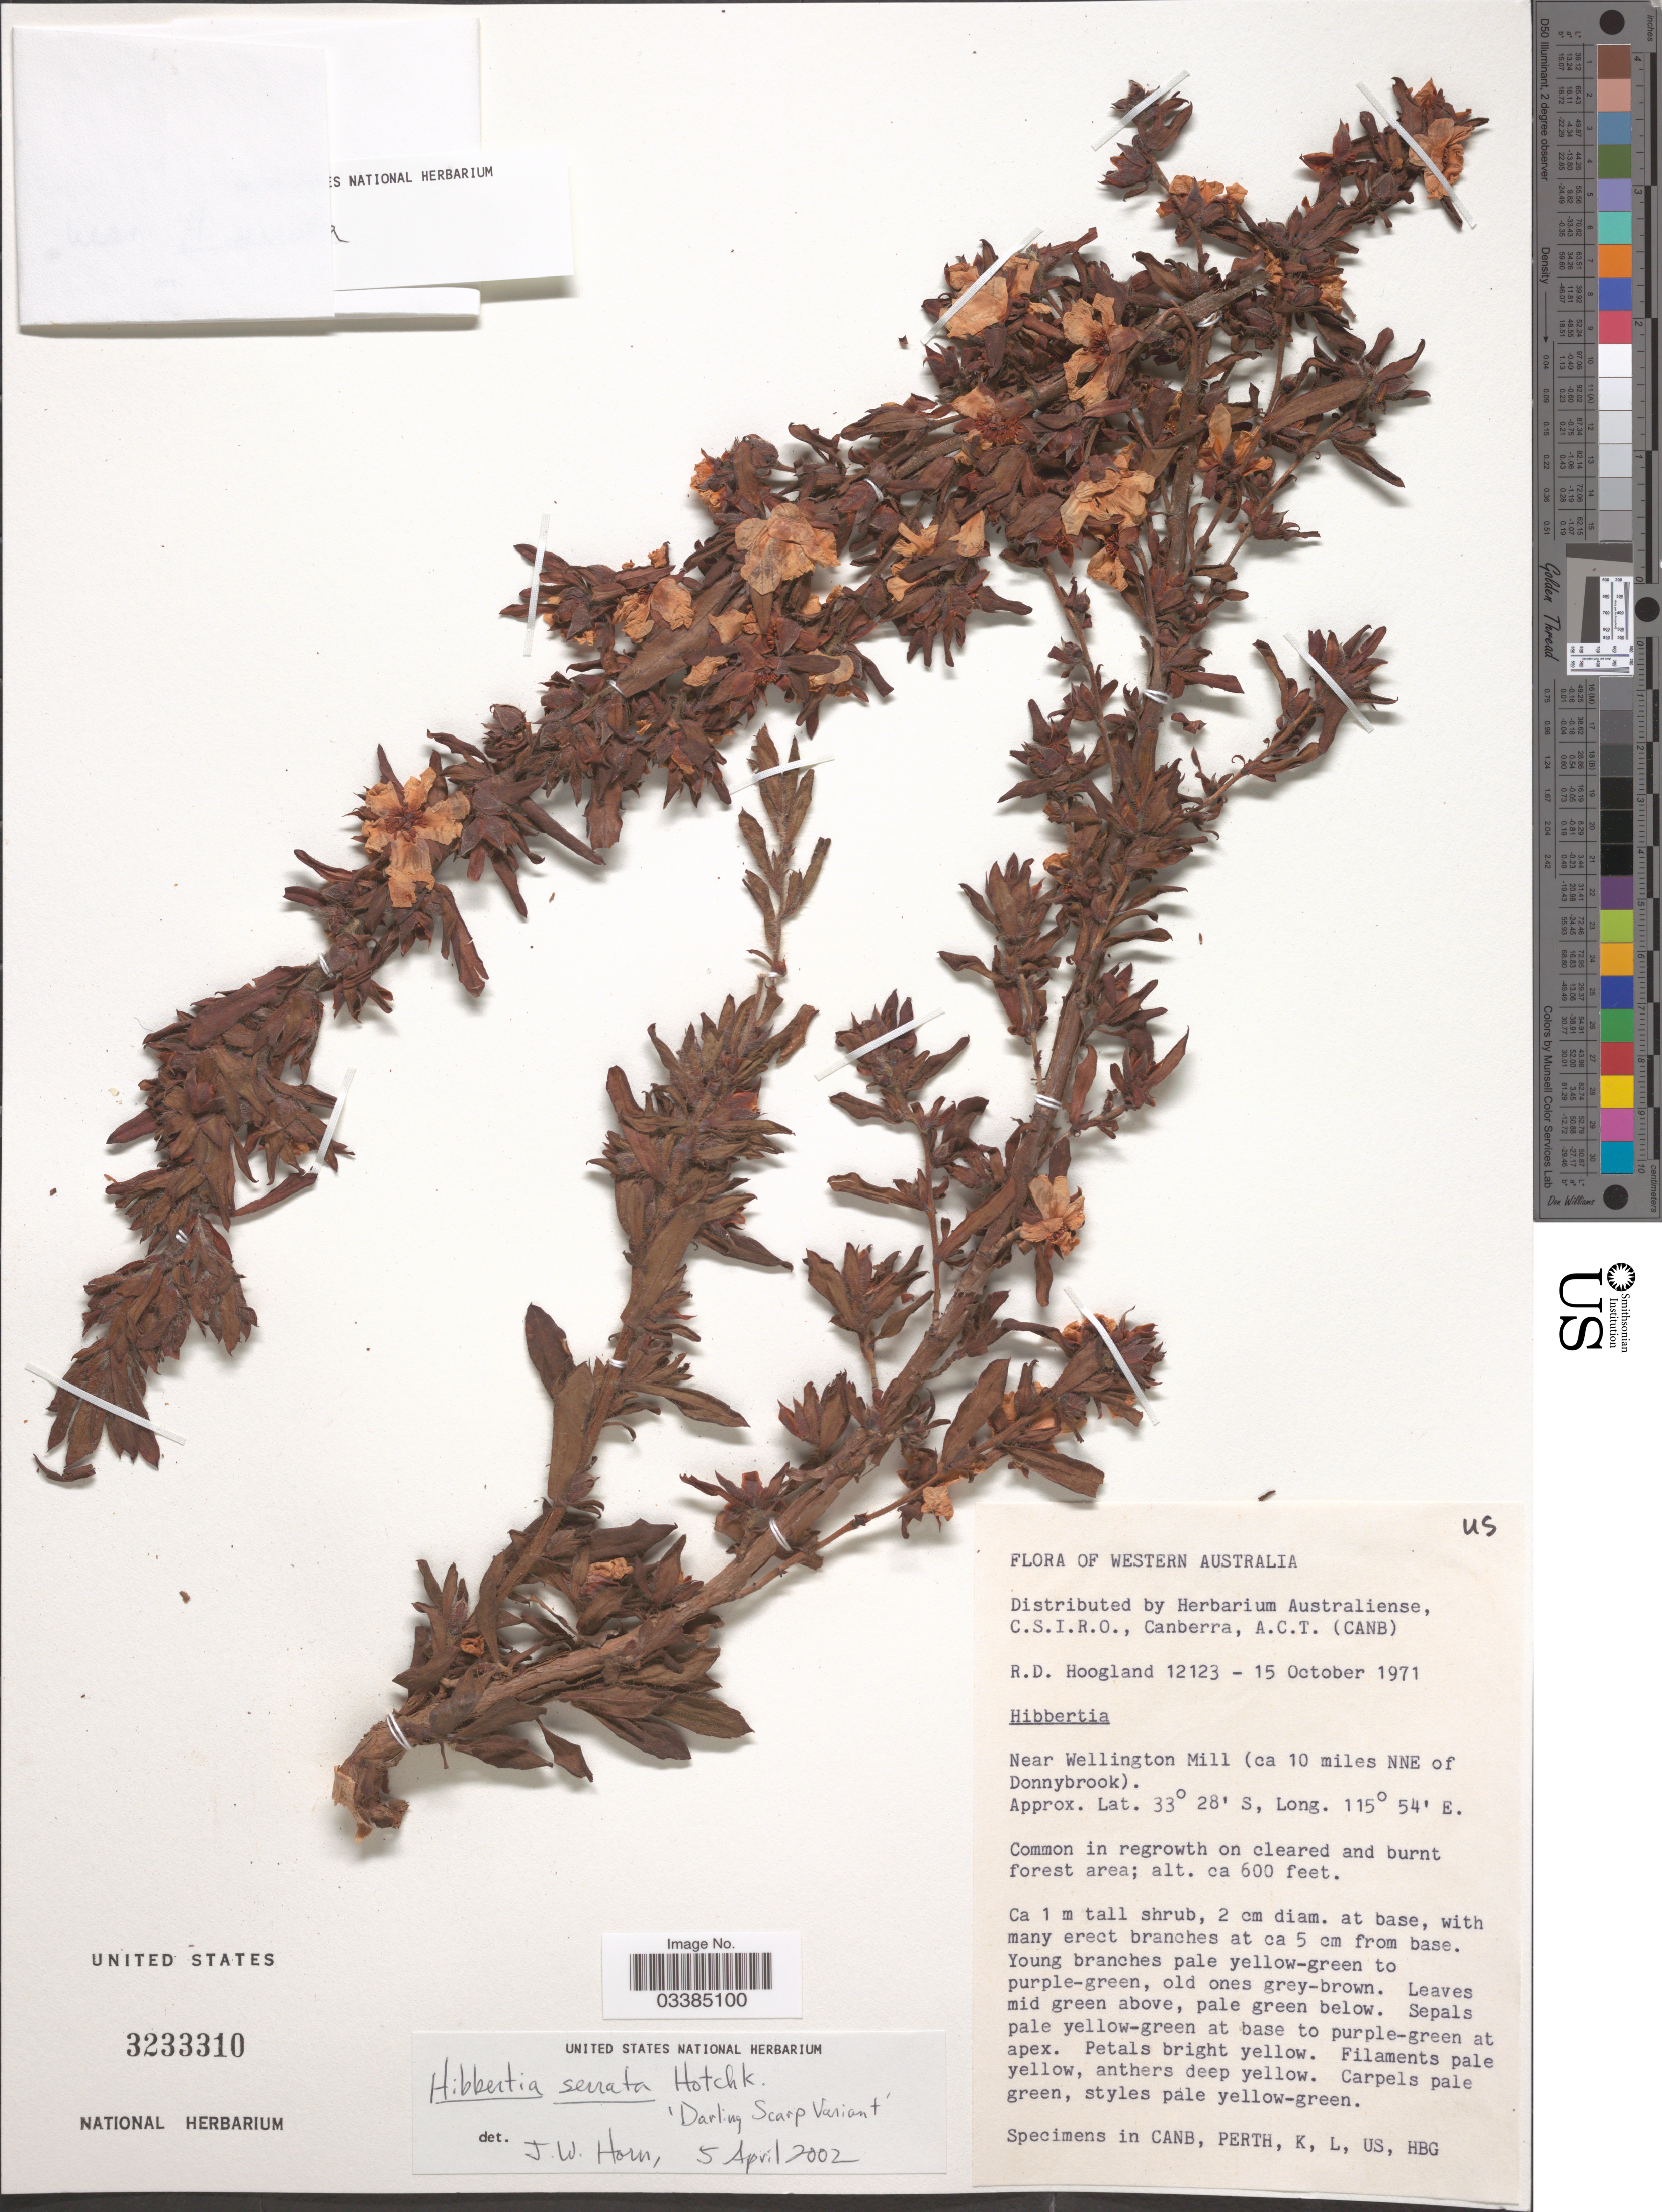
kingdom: Plantae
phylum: Tracheophyta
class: Magnoliopsida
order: Dilleniales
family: Dilleniaceae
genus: Hibbertia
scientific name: Hibbertia serrata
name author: Hotchkiss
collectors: R. D. Hoogland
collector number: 12123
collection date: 1971-10-15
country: Australia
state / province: Western Australia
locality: Near Wellington Mill (ca 10 miles NNE of Donnybrook).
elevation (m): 183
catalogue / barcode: US 3233310